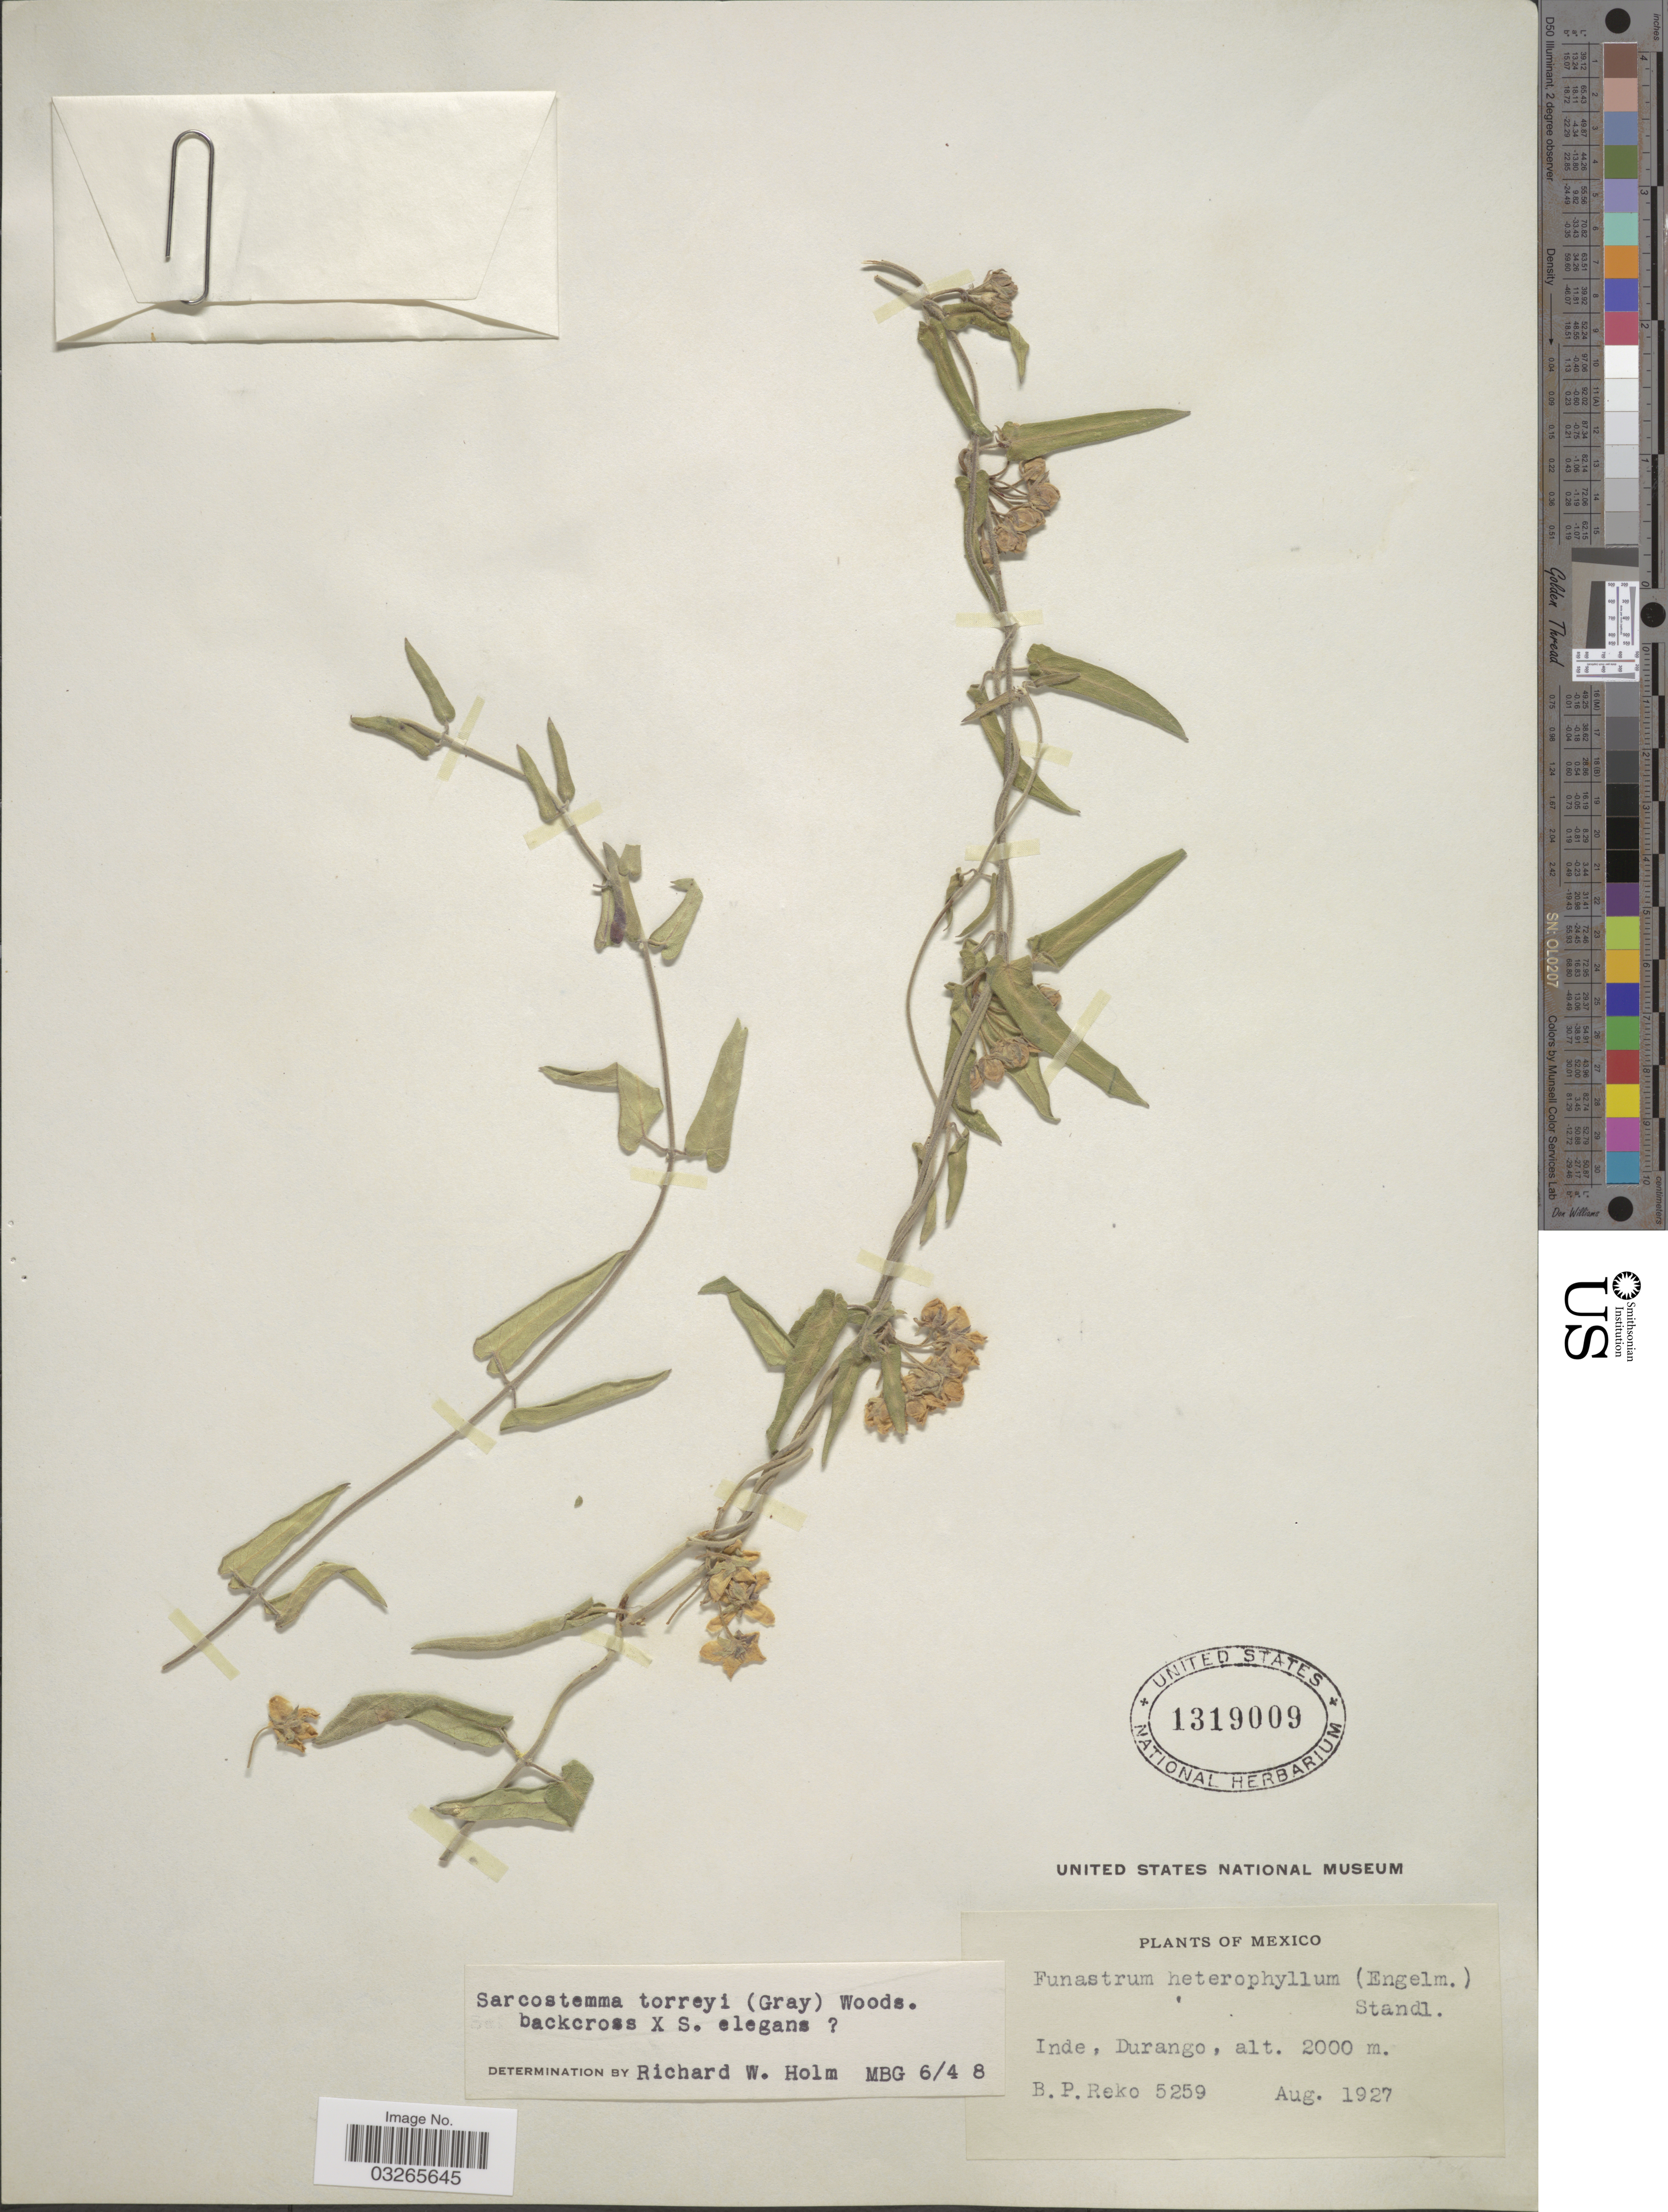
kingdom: Plantae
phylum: Tracheophyta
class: Magnoliopsida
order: Gentianales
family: Apocynaceae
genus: Sarcostemma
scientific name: Sarcostemma torreyi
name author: (A. Gray) Woodson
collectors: B. P. Reko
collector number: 5259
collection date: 1927-08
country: Mexico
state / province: Durango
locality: Inde, Durango.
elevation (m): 2000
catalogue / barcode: US 1319009